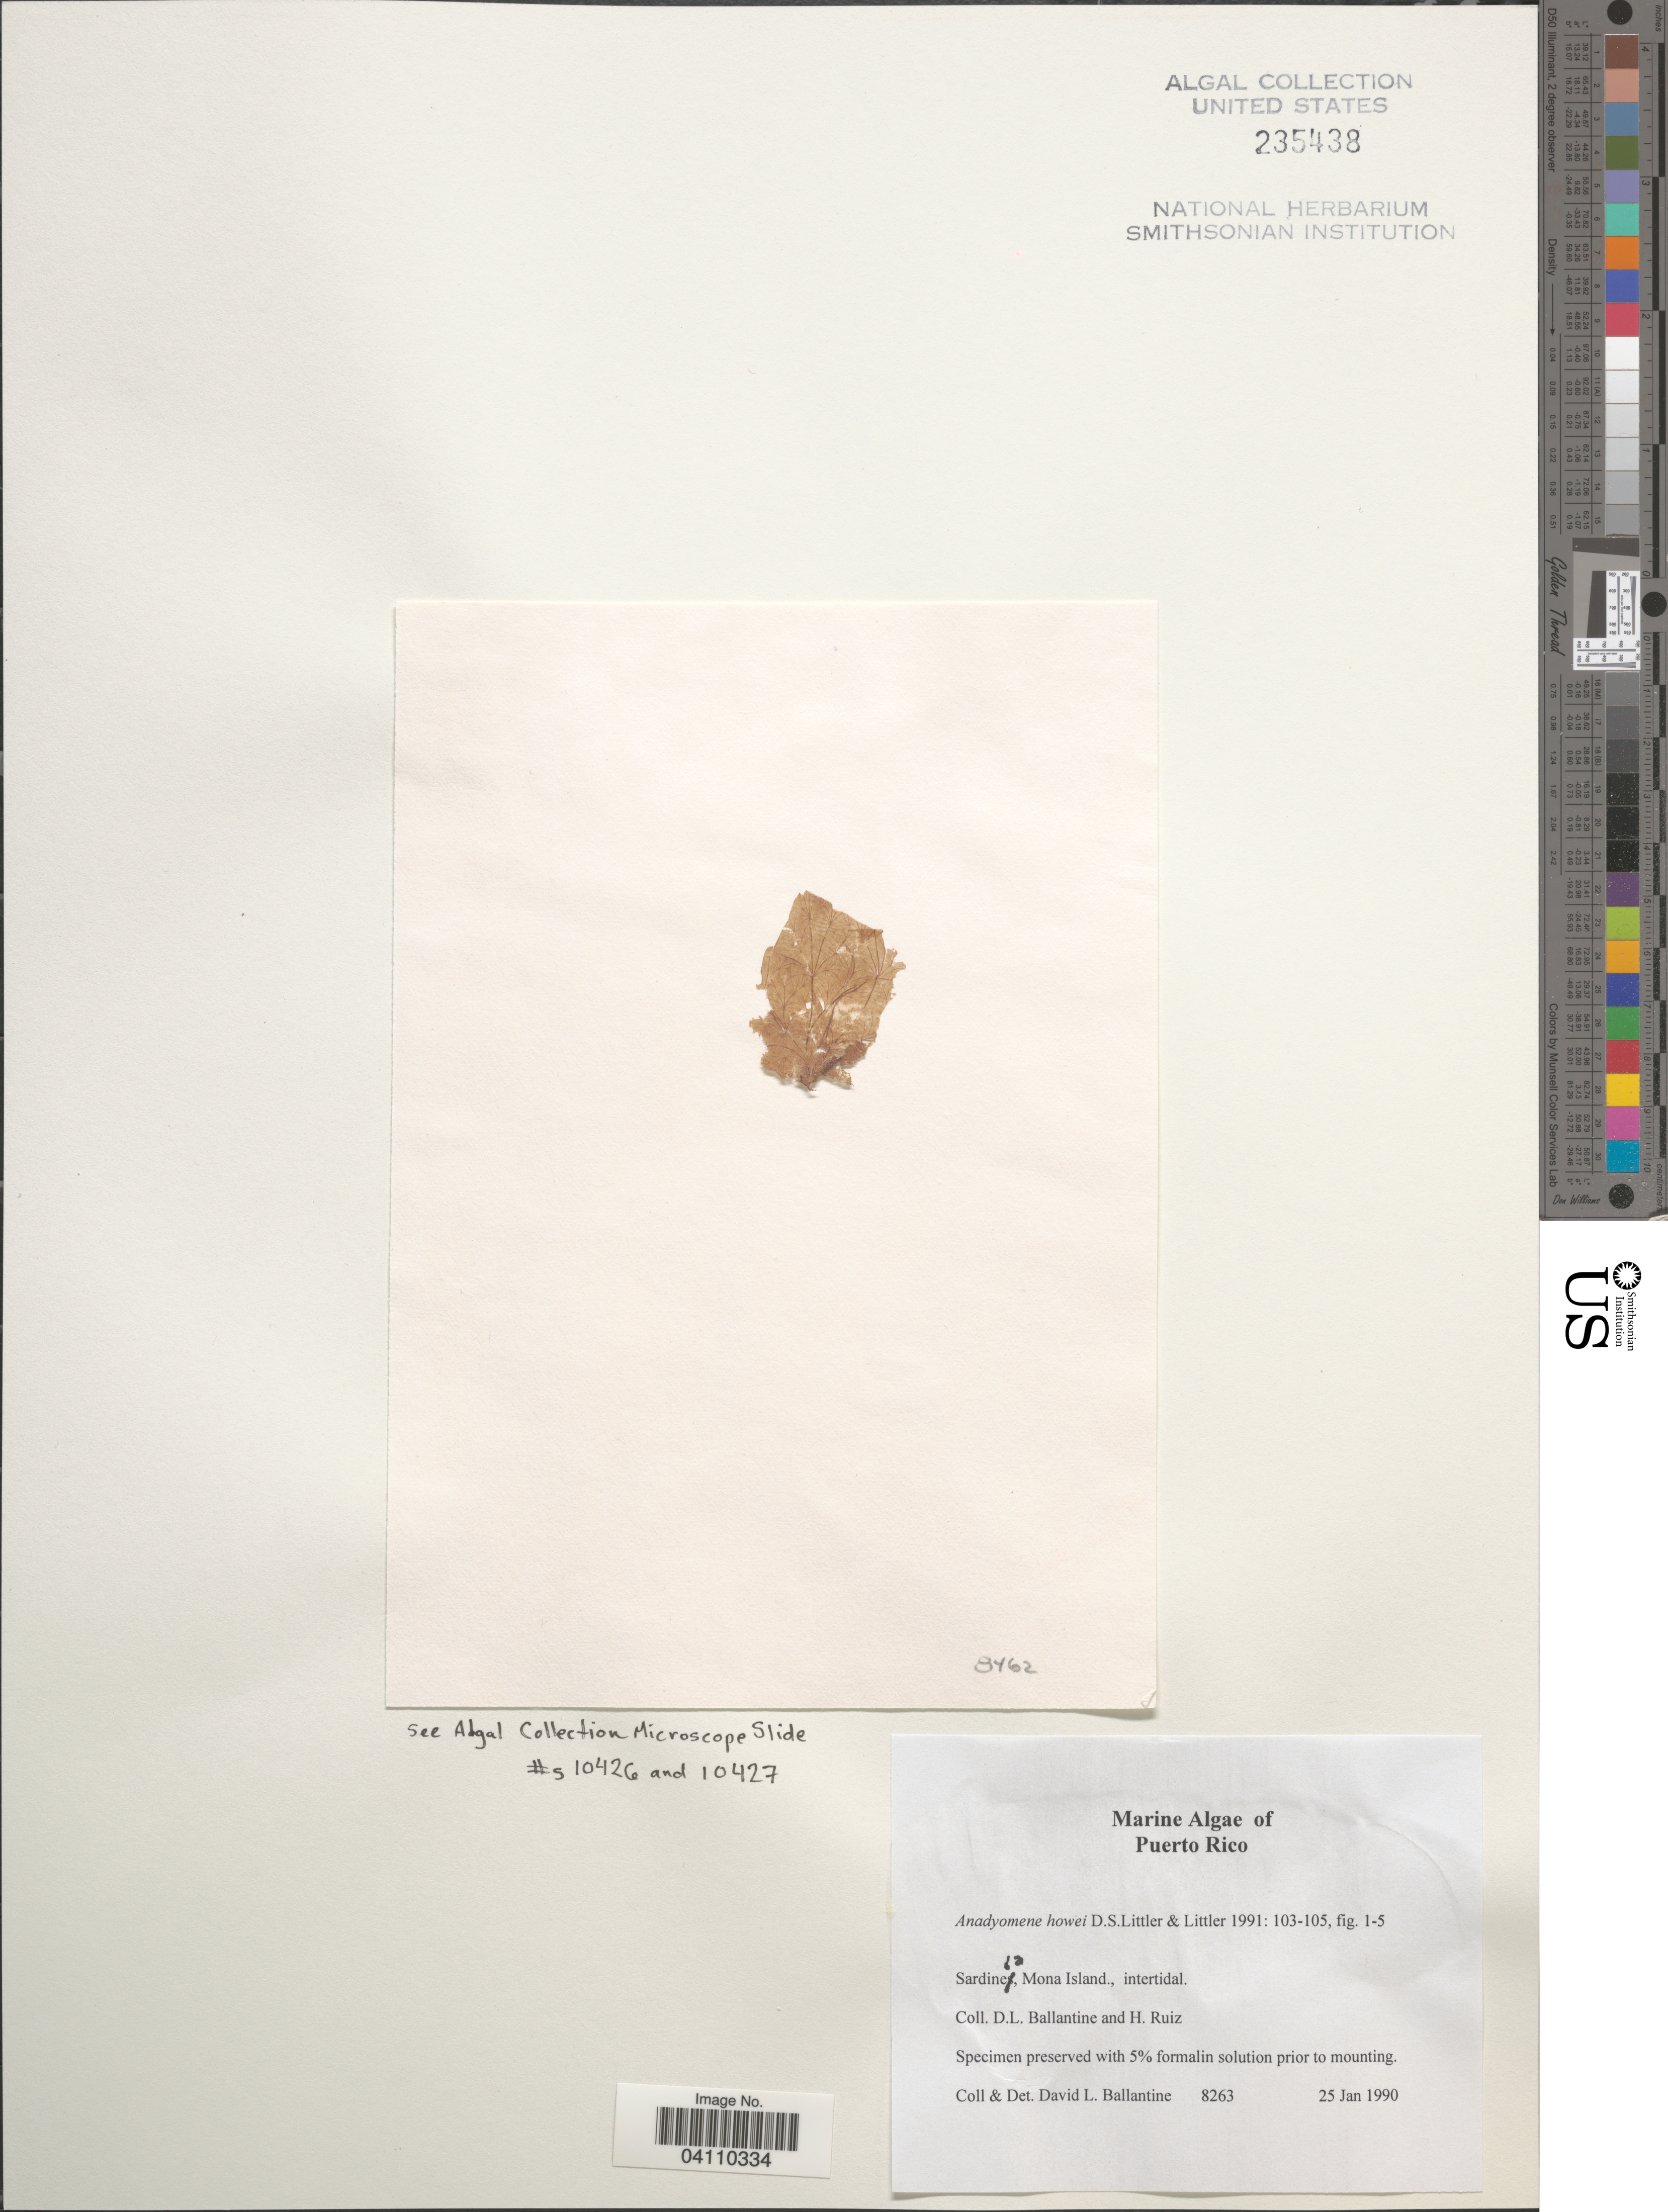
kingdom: Plantae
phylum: Chlorophyta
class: Ulvophyceae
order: Cladophorales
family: Anadyomenaceae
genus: Anadyomene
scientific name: Anadyomene howei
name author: D.S. Littler & Littler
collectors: D.L. Ballantine & H. Ruiz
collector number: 8263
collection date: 1990-01-25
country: Puerto Rico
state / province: Mayaguëz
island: Mona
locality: Sardinia, Mona Island.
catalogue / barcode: US 235438